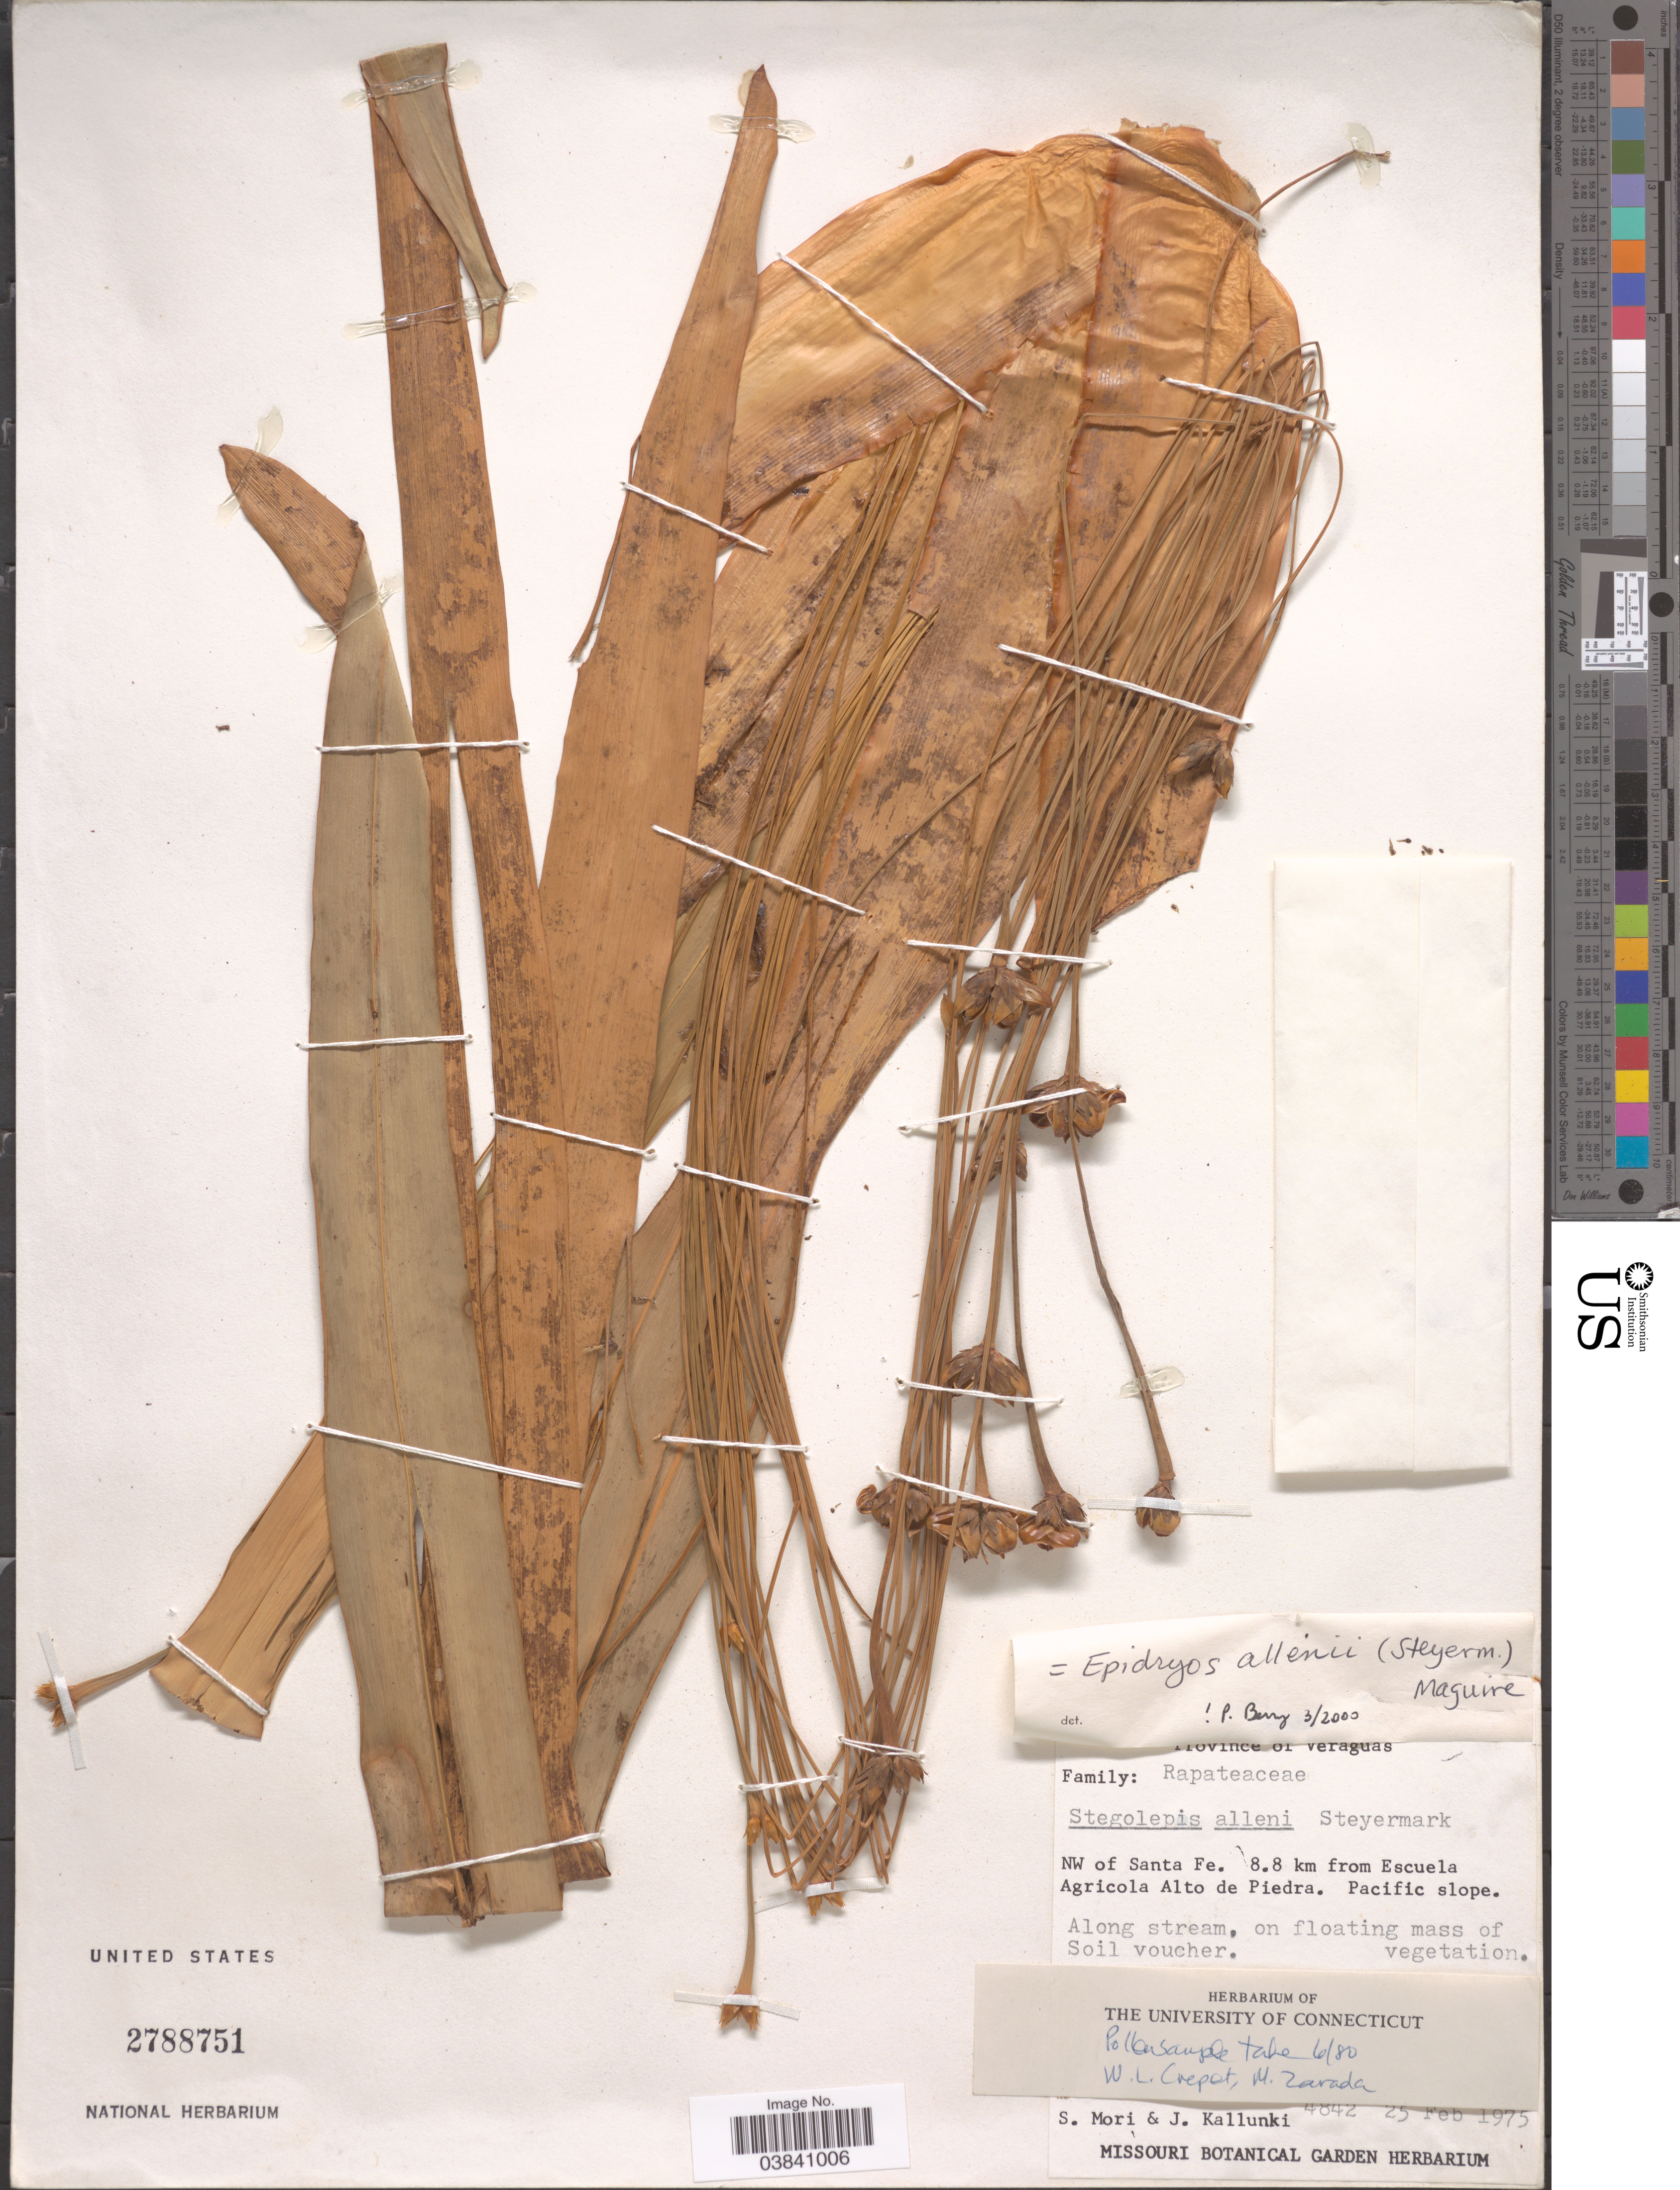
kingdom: Plantae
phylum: Tracheophyta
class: Liliopsida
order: Poales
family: Rapateaceae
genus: Epidryos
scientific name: Epidryos allenii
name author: (Steyerm.) Maguire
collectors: S. Mori & J. Kallunki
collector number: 4842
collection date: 1975-02-25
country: Panama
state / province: Veraguas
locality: NW of Santa Fe. 8.8 km from Escuela Agricola Alto de Piedra.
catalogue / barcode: US 2788751